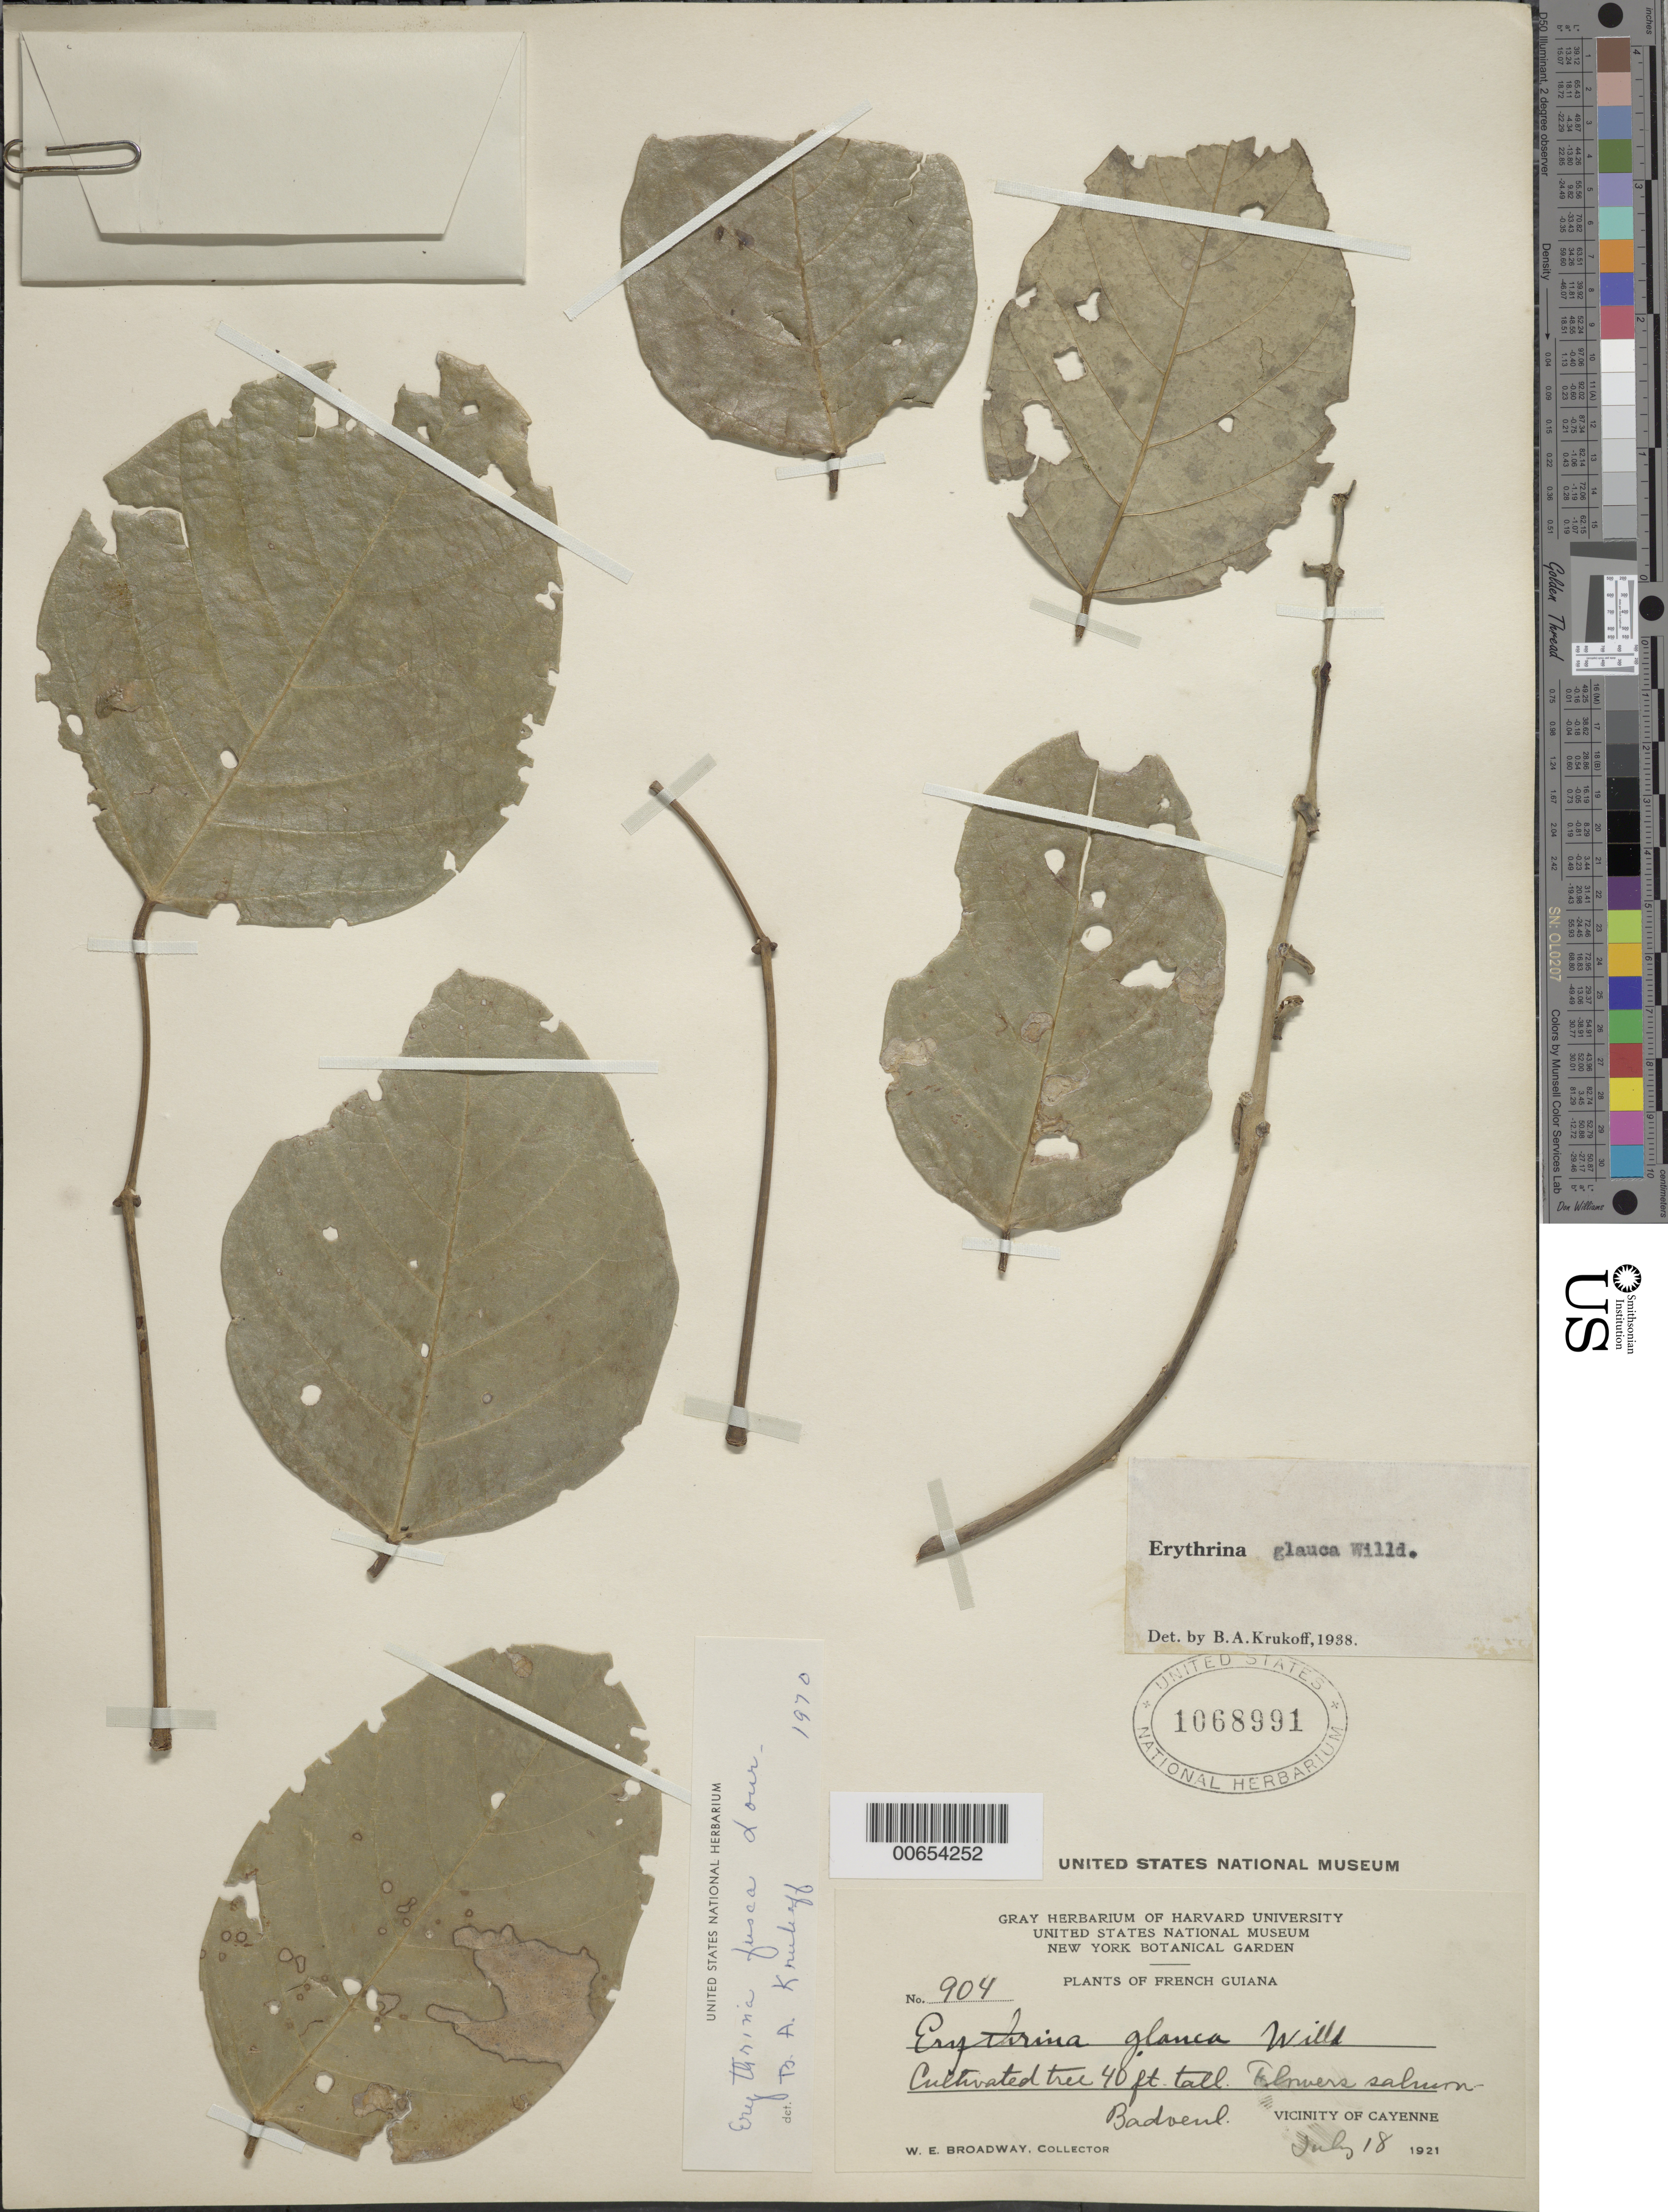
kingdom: Plantae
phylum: Tracheophyta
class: Magnoliopsida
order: Fabales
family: Fabaceae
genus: Erythrina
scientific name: Erythrina fusca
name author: Lour.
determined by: Krukoff, B. A.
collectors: W. E. Broadway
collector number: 904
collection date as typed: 18-Jul-21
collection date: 1921-07-18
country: French Guiana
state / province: Cayenne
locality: Cayenne, vic., Badoeul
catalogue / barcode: US 1068991